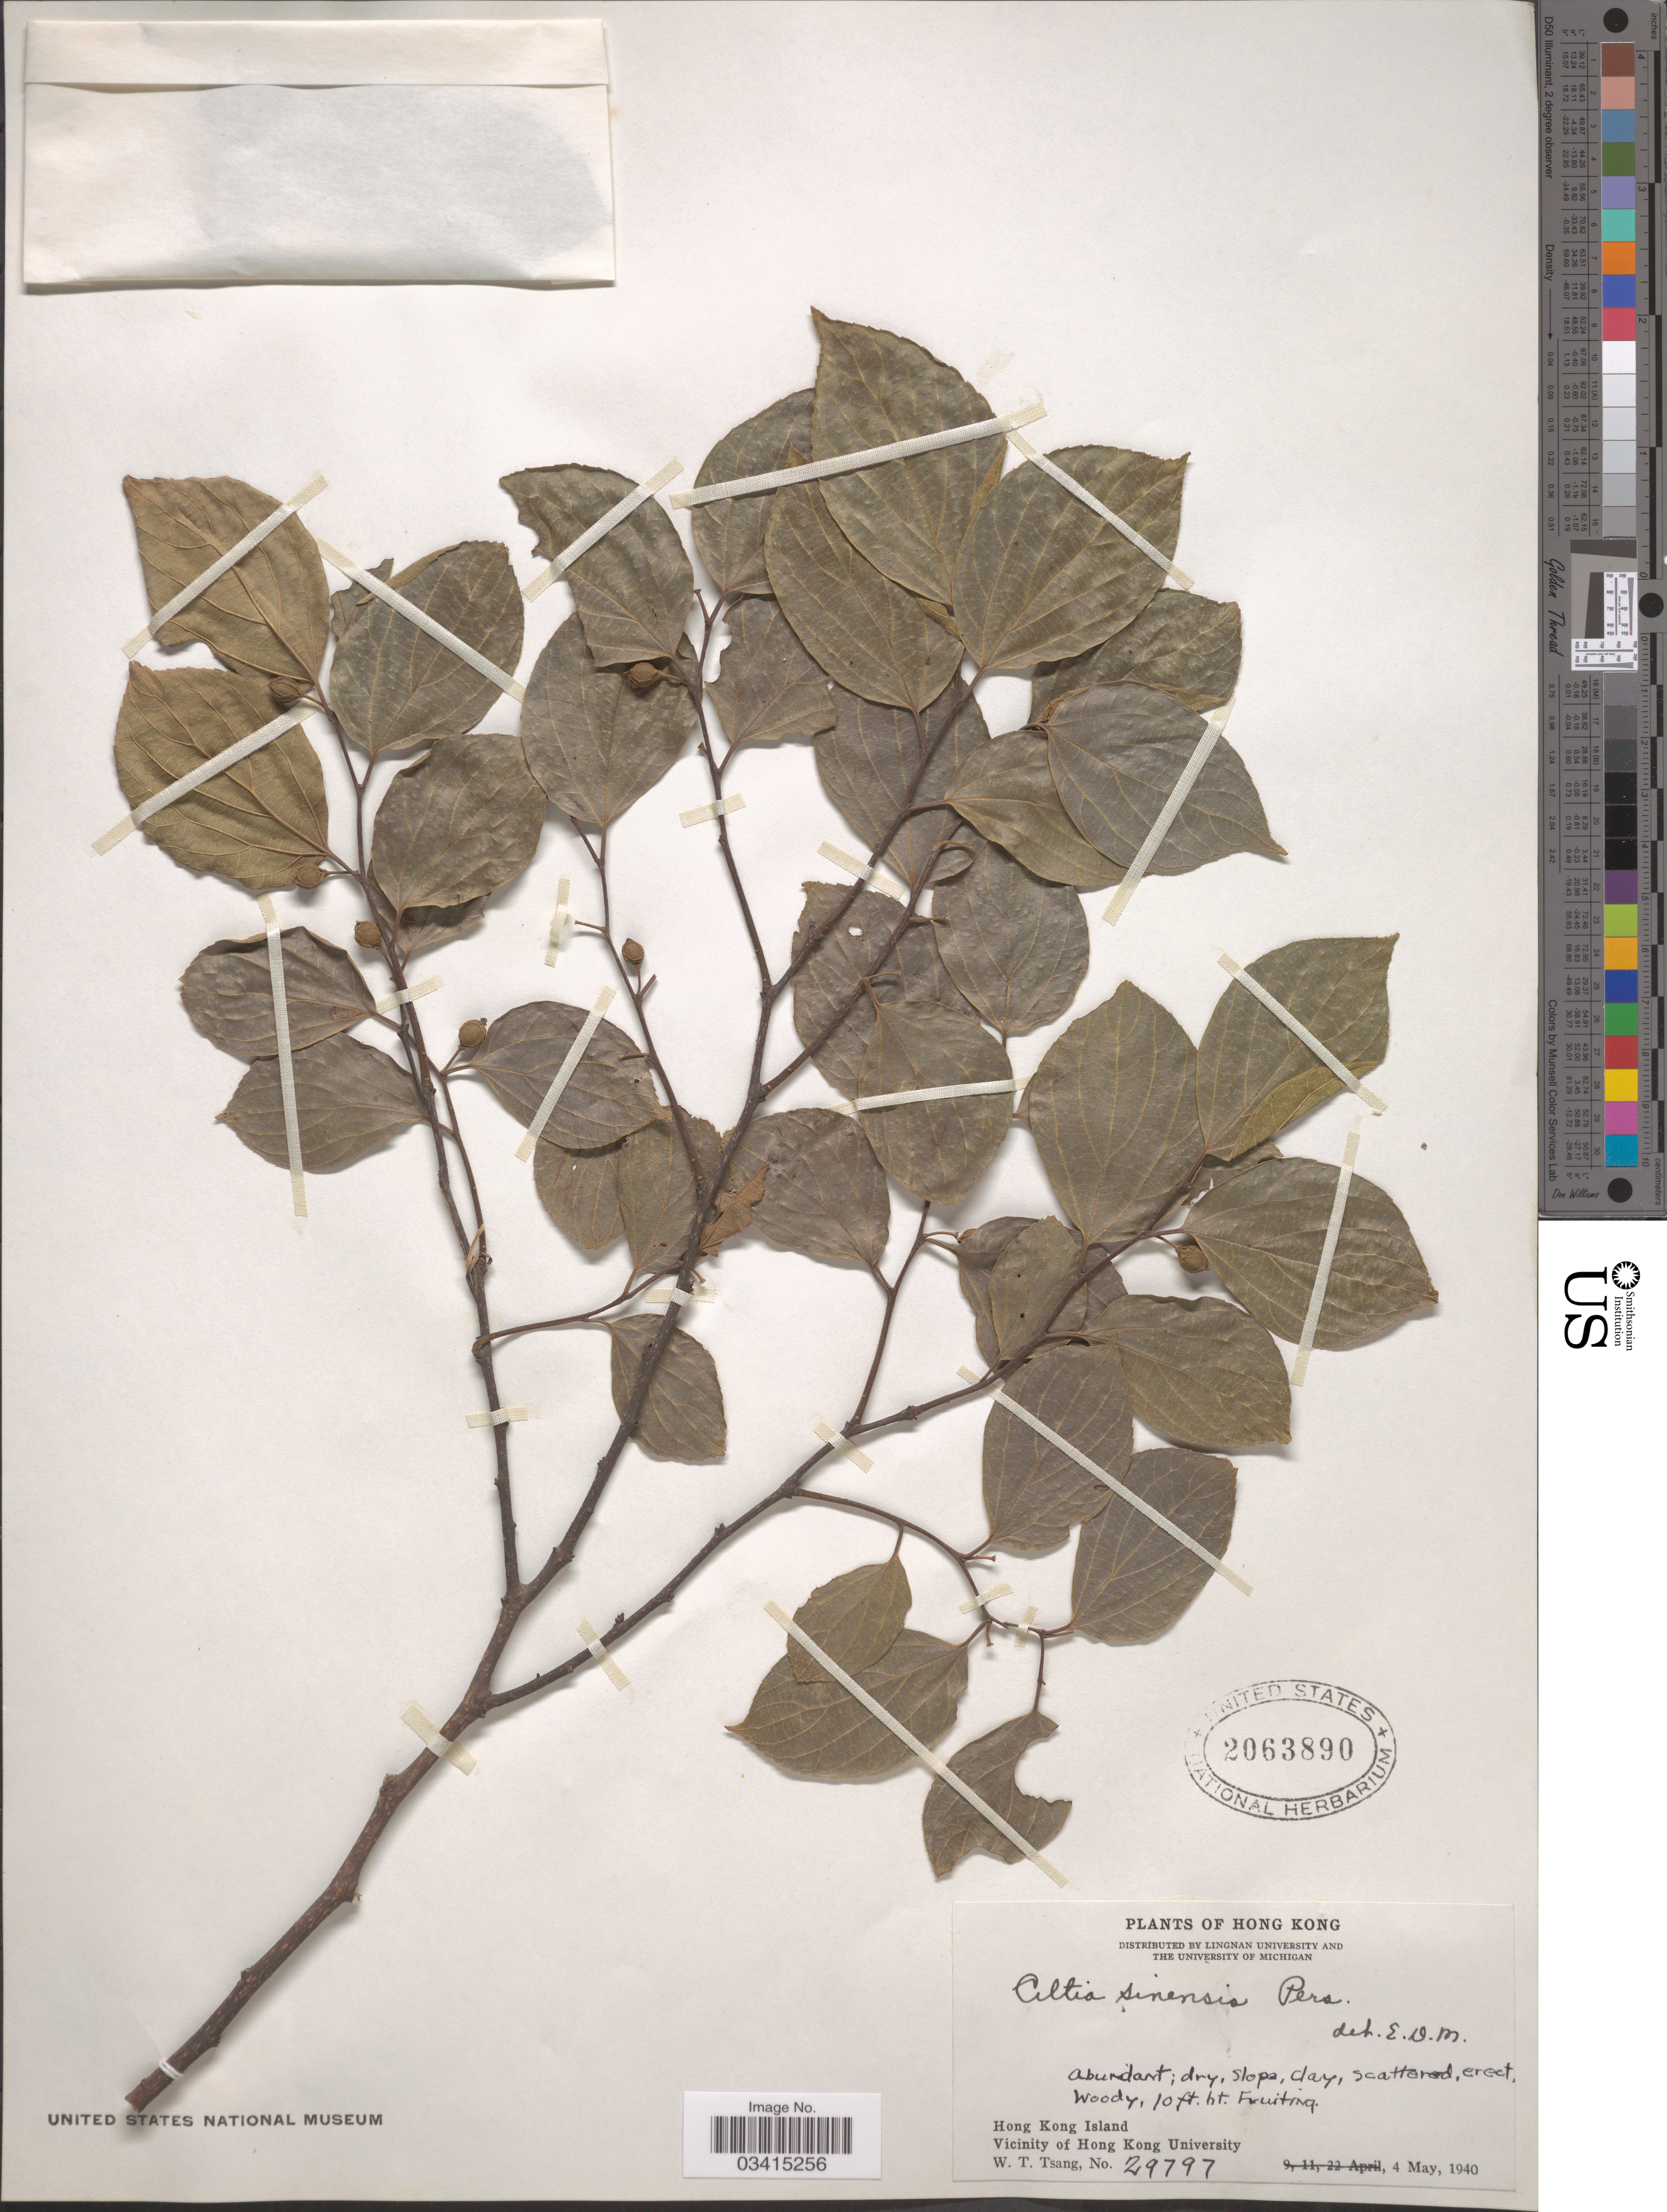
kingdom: Plantae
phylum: Tracheophyta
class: Magnoliopsida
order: Rosales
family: Cannabaceae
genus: Celtis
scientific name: Celtis sinensis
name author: Pers.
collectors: W. T. Tsang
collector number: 29797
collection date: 1940-05-04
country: China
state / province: Hong Kong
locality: Vicinity of Hong Kong University.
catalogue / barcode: US 2063890